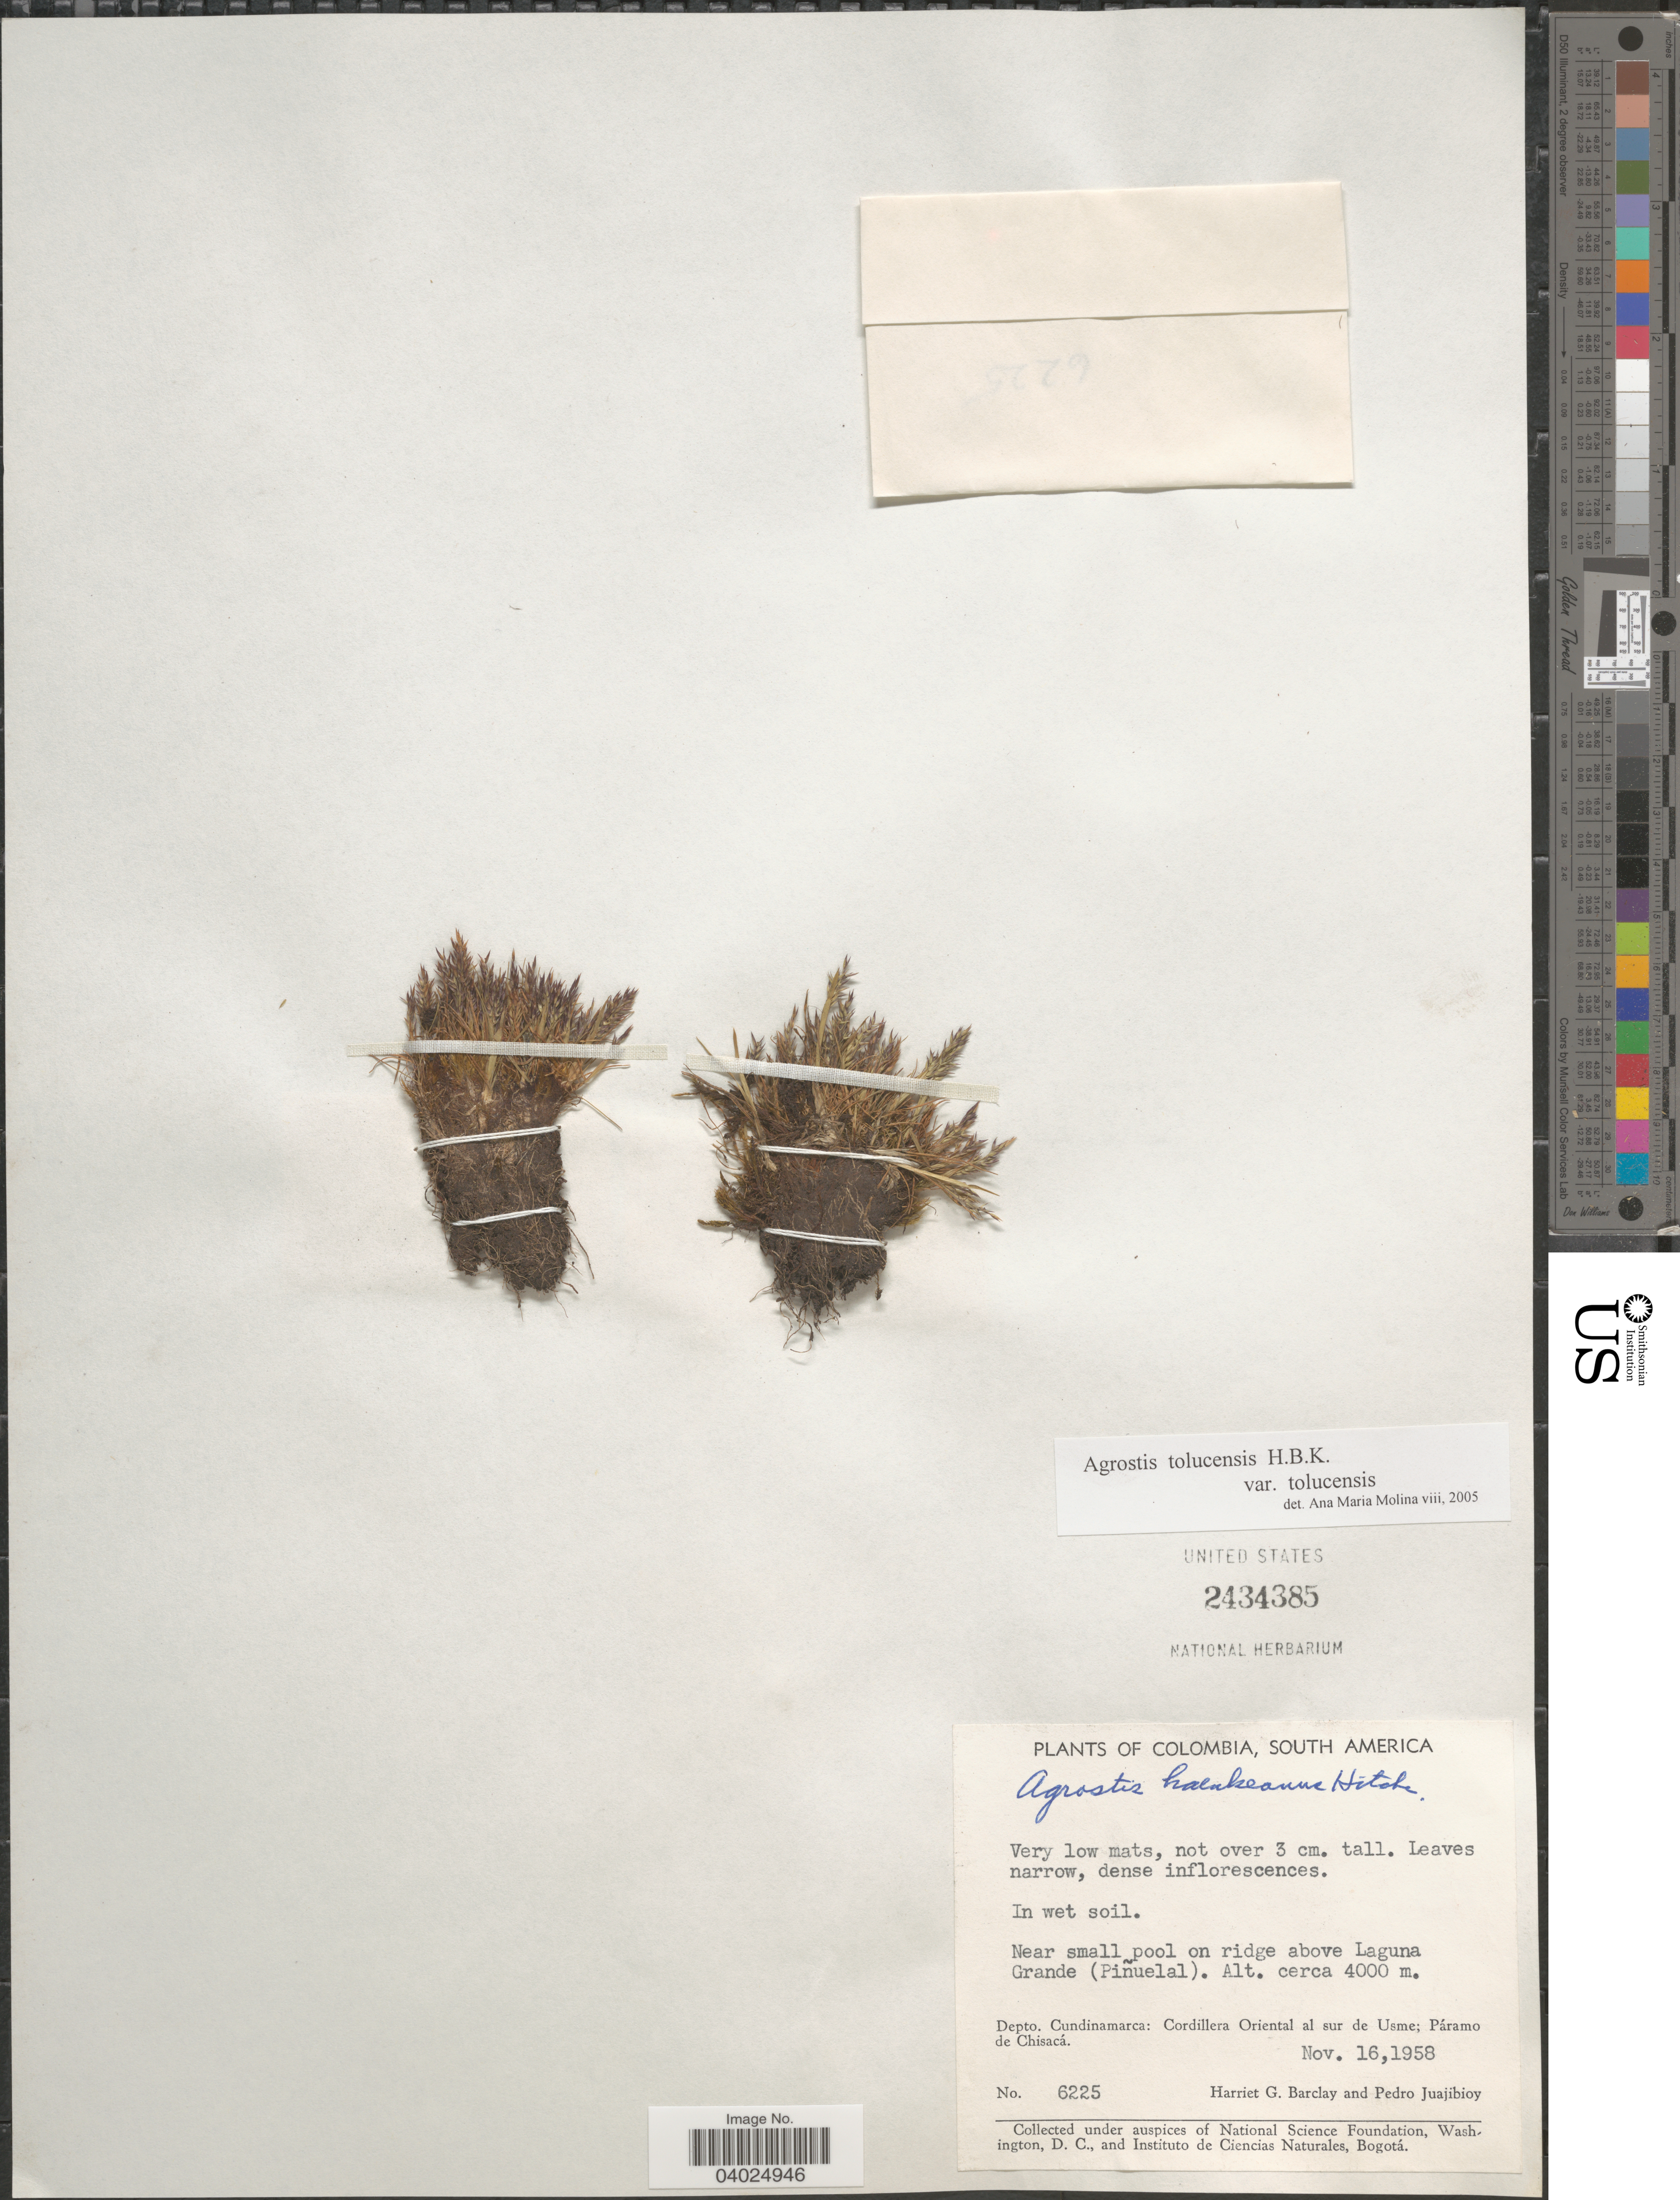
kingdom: Plantae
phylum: Tracheophyta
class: Liliopsida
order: Poales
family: Poaceae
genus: Agrostis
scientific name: Agrostis tolucensis Kunth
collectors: H. G. Barclay & P. Juajibioy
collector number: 6225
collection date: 1958-11-16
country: Colombia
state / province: Cundinamarca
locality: Near small pool on ridge above Laguna Grande (Piñuelal). Depto. Cundinamarca: Cordillera Oriental al sur de Usme; Páramo de Chisacá.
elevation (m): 4000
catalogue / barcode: US 2434385